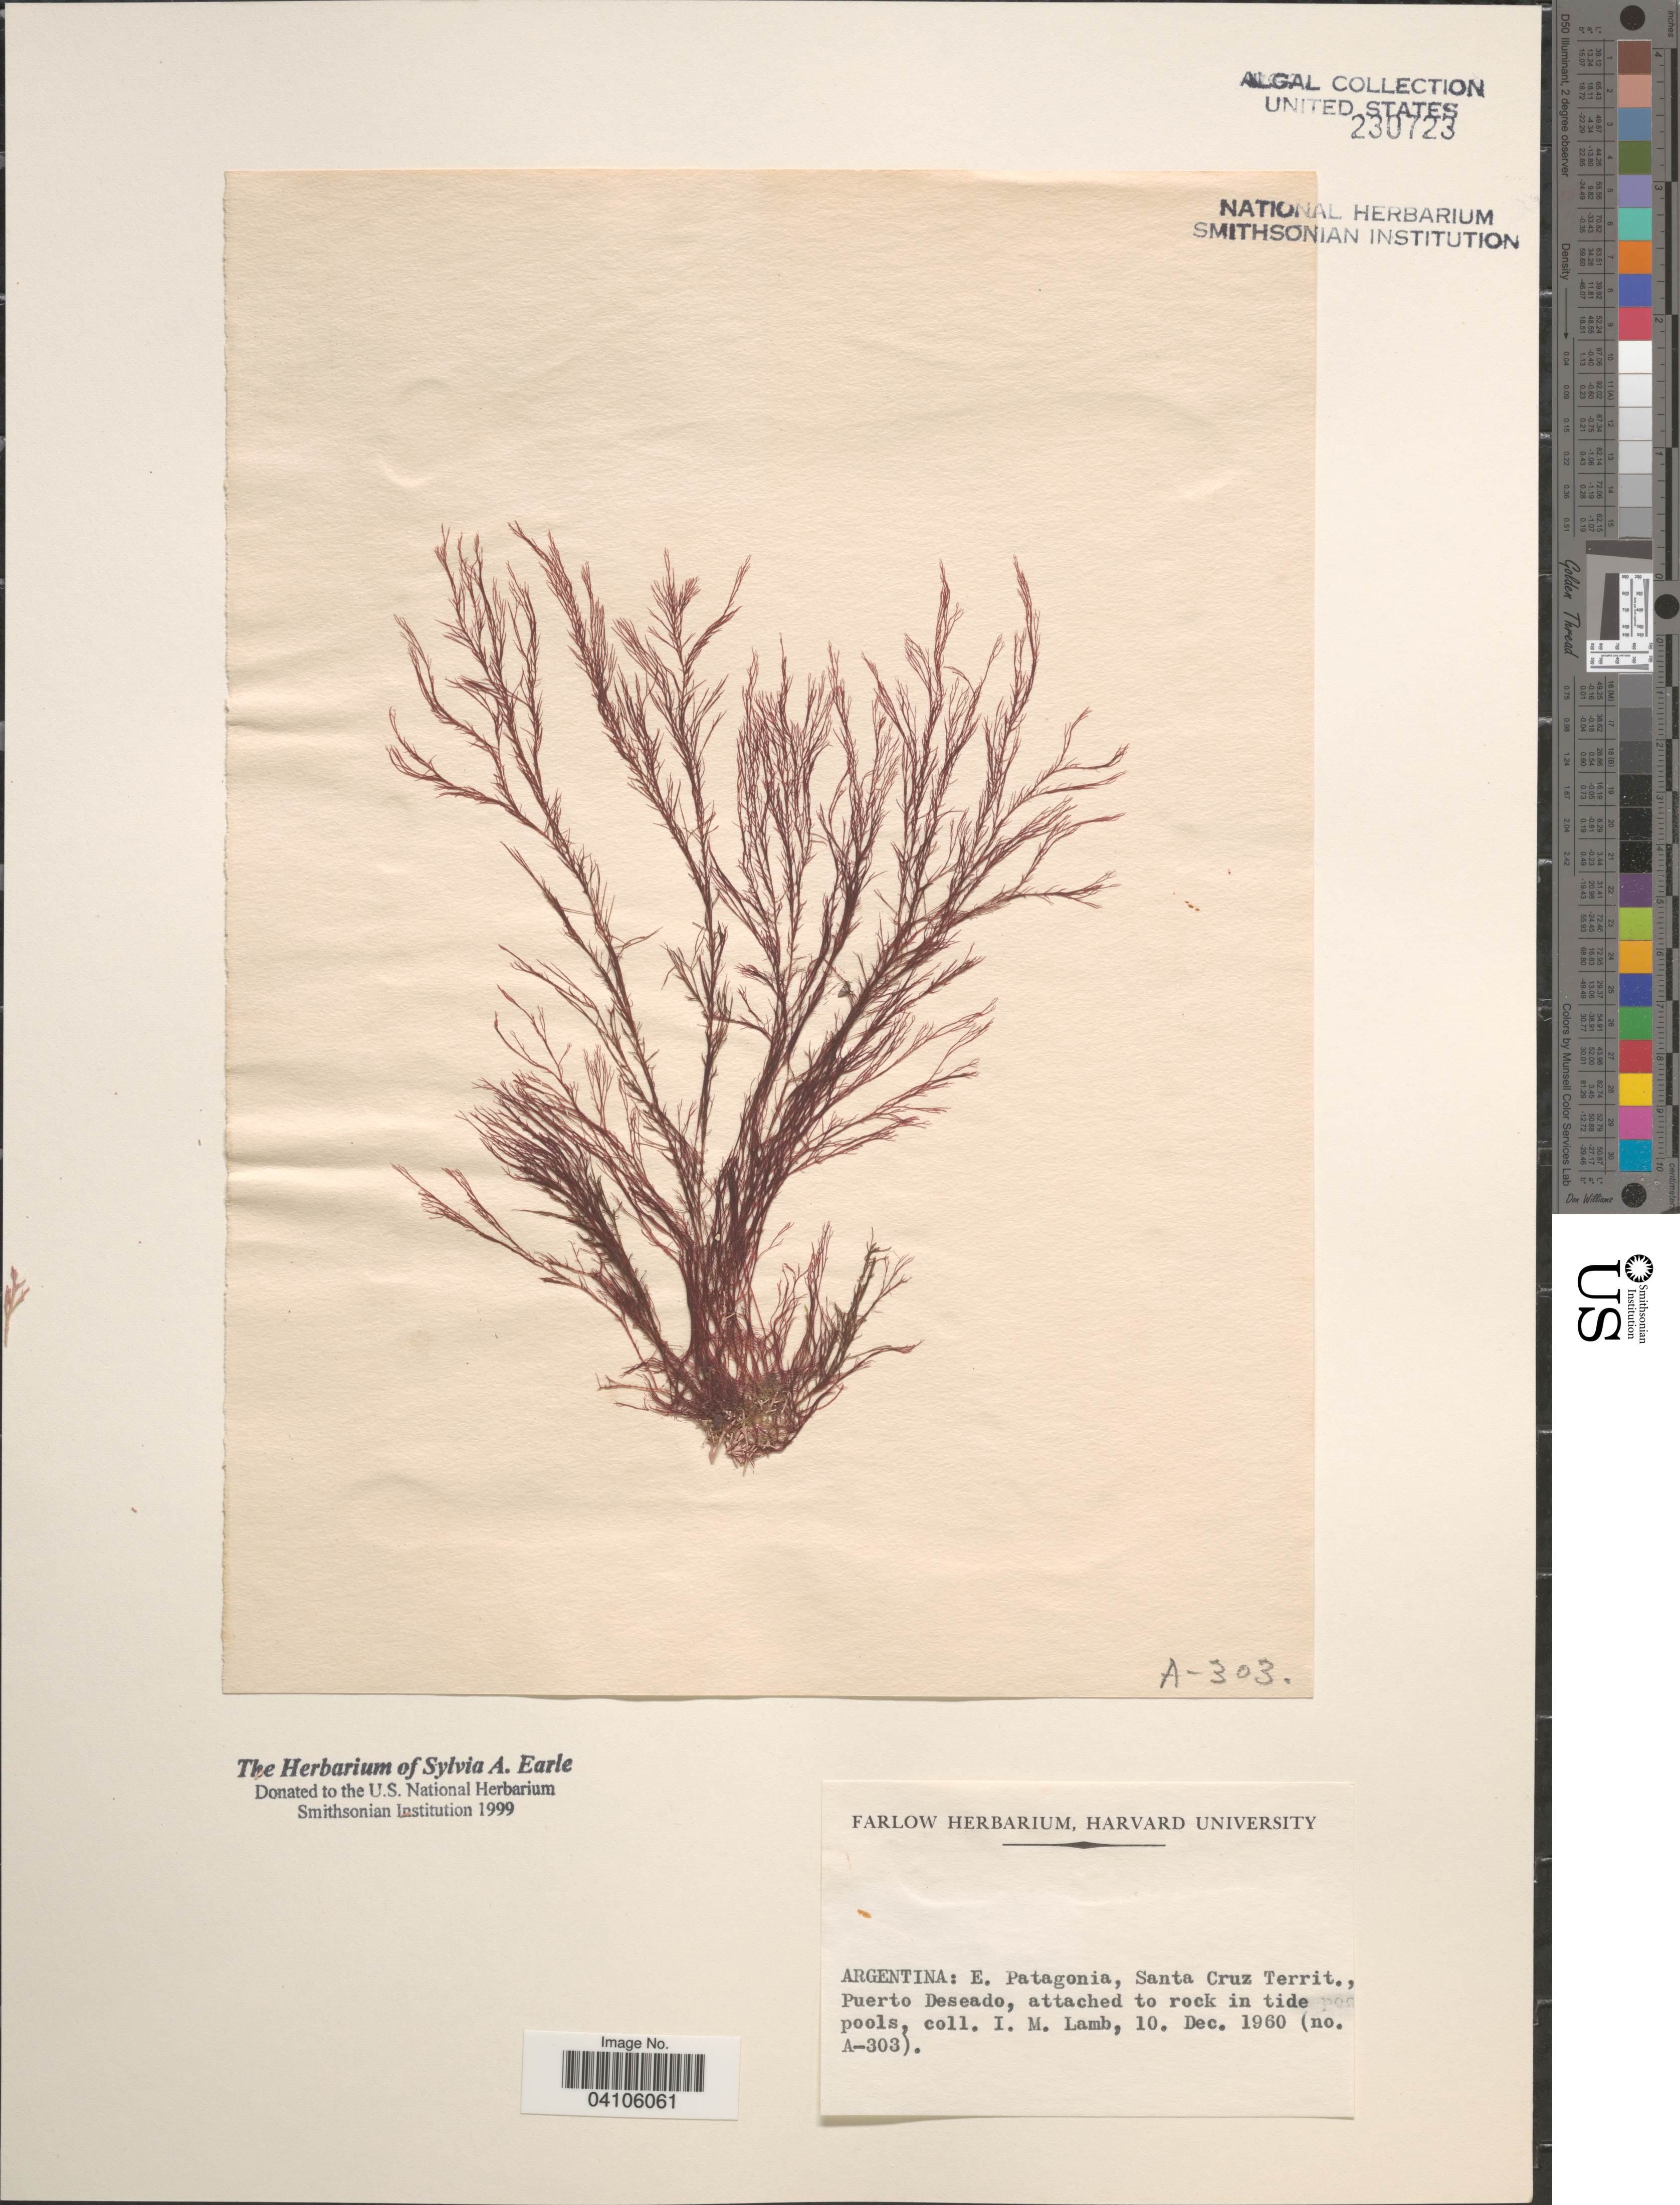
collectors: I. M. Lamb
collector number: A-303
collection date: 1960-12-10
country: Argentina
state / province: Santa Cruz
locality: E. Patagonia, Santa Cruz Territ., Puerto Deseado.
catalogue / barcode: US 230723